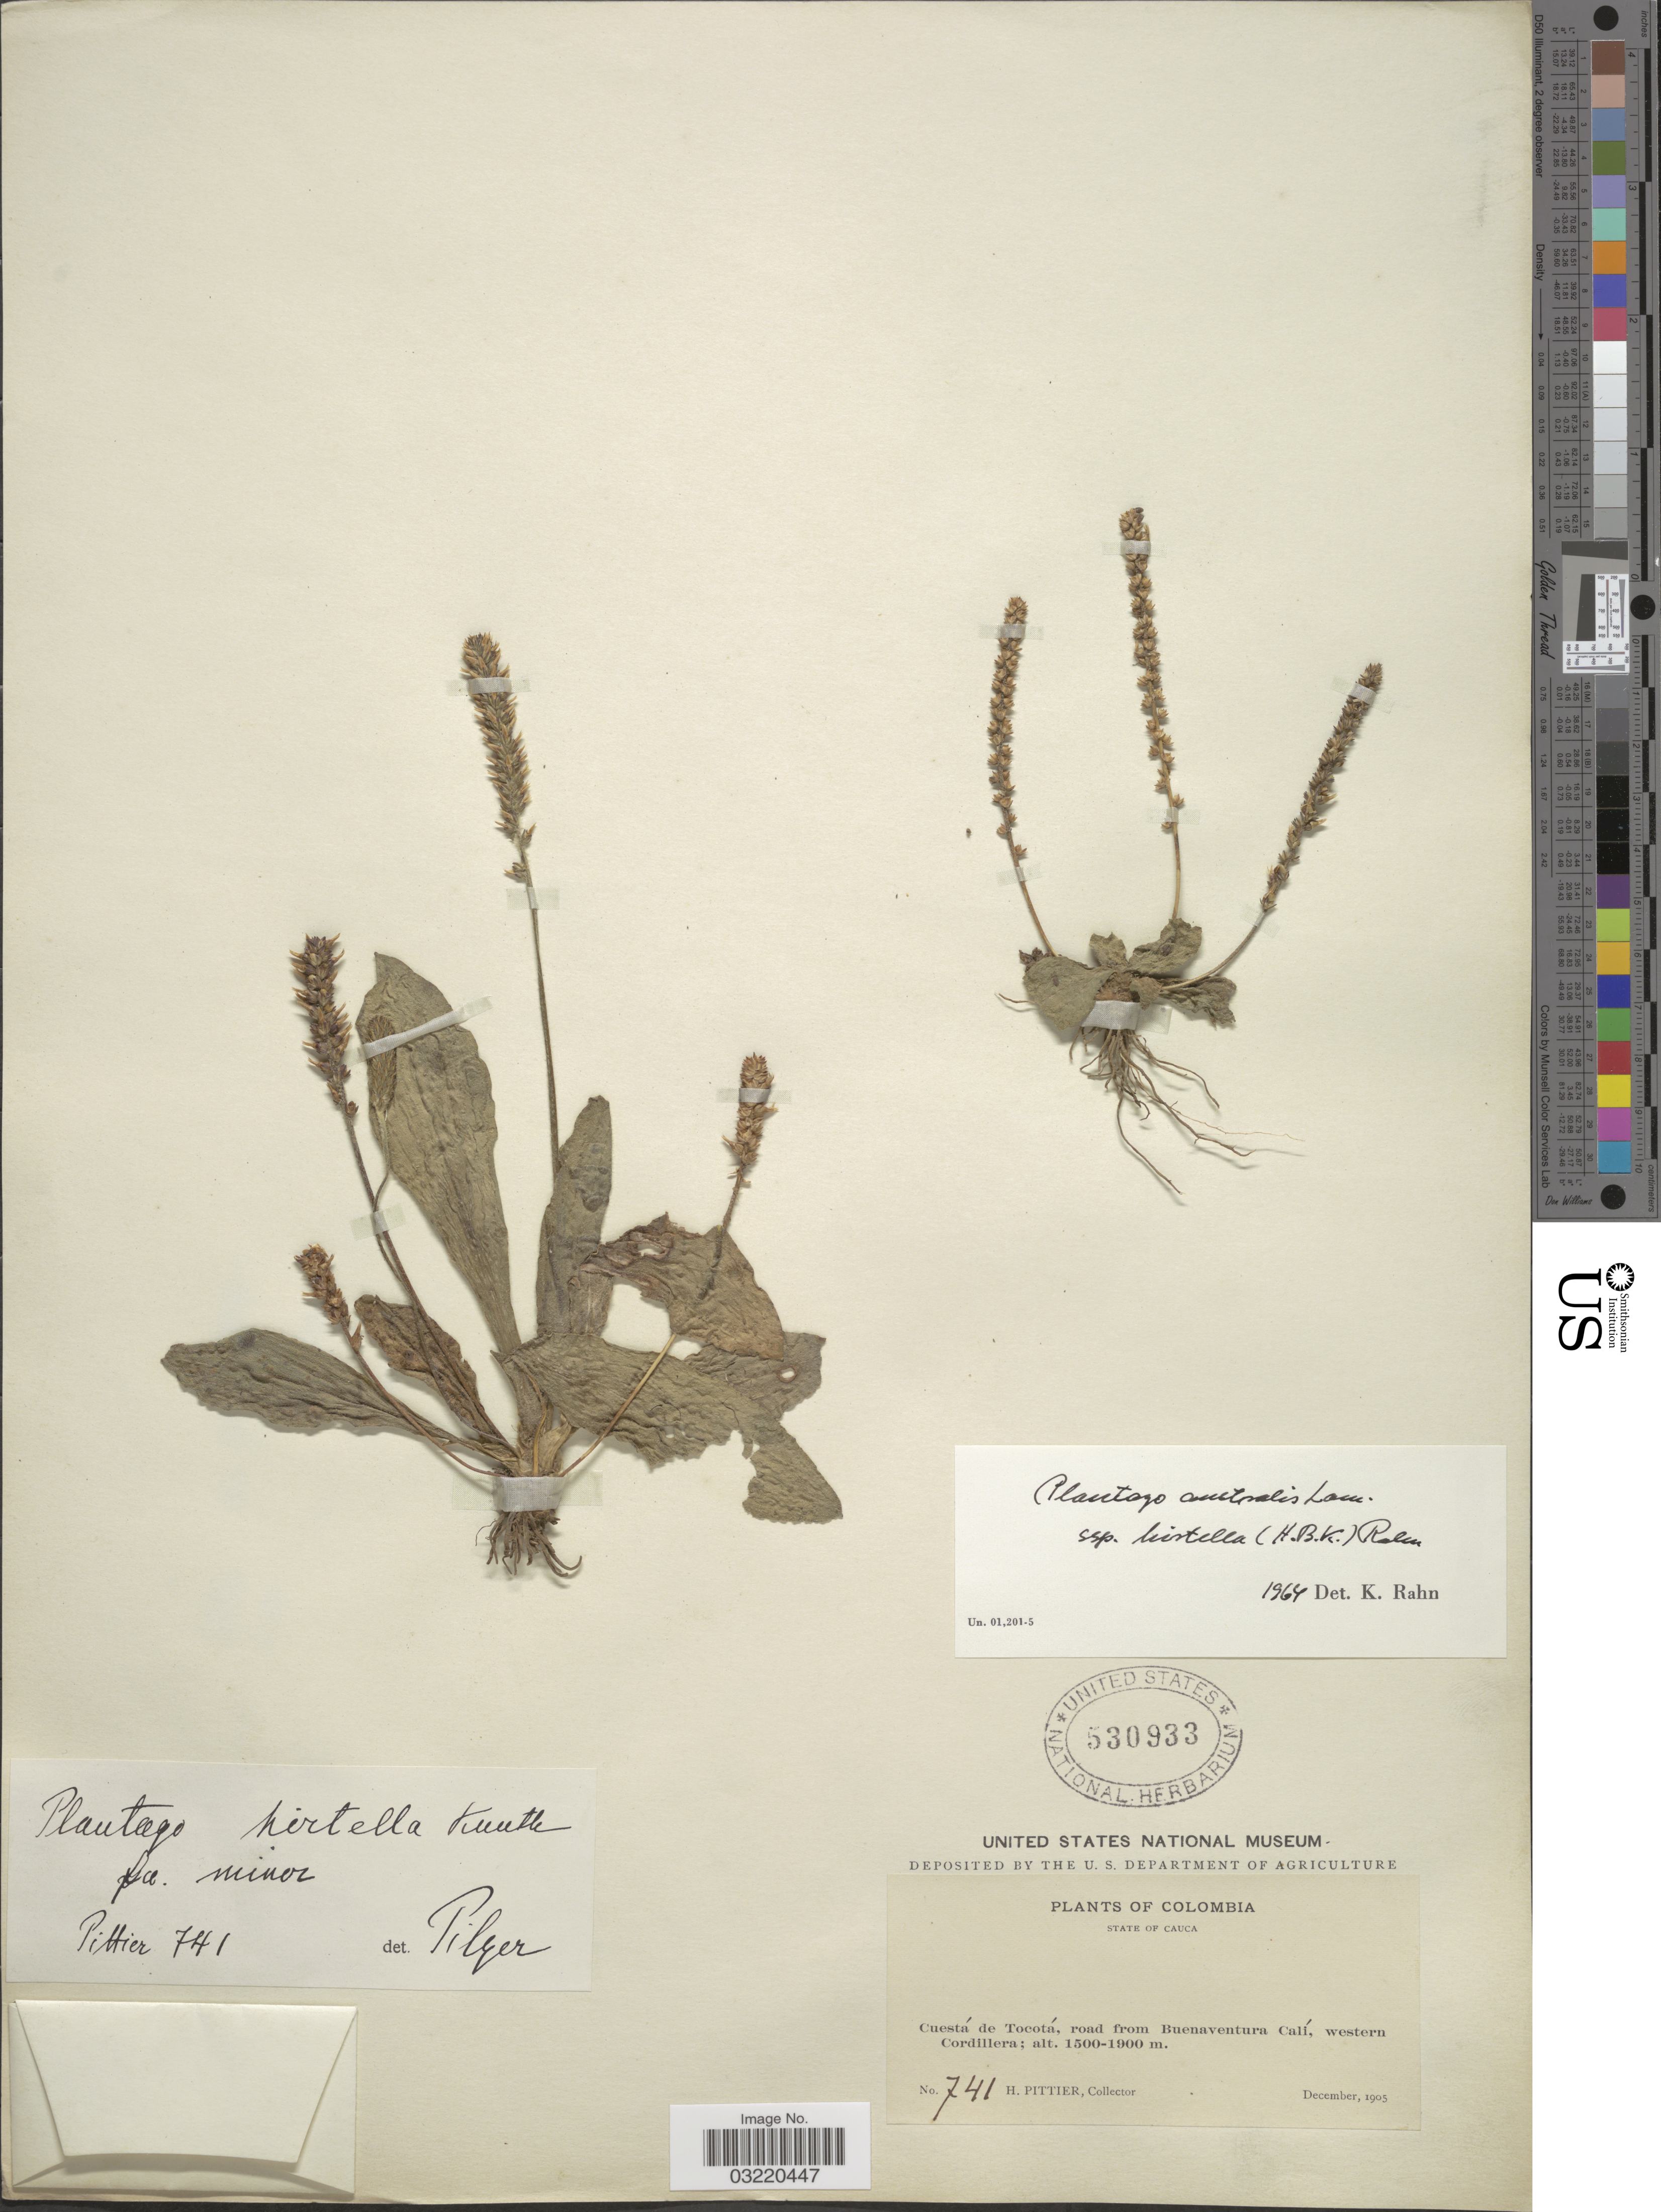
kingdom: Plantae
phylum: Tracheophyta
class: Magnoliopsida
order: Lamiales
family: Plantaginaceae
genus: Plantago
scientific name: Plantago australis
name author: Lam.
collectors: H. F. Pittier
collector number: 741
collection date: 1905-12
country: Colombia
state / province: Cauca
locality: Cuestá de Tocotá, road from Buenaventura Calí, western Cordillera.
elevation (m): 1500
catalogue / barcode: US 530933